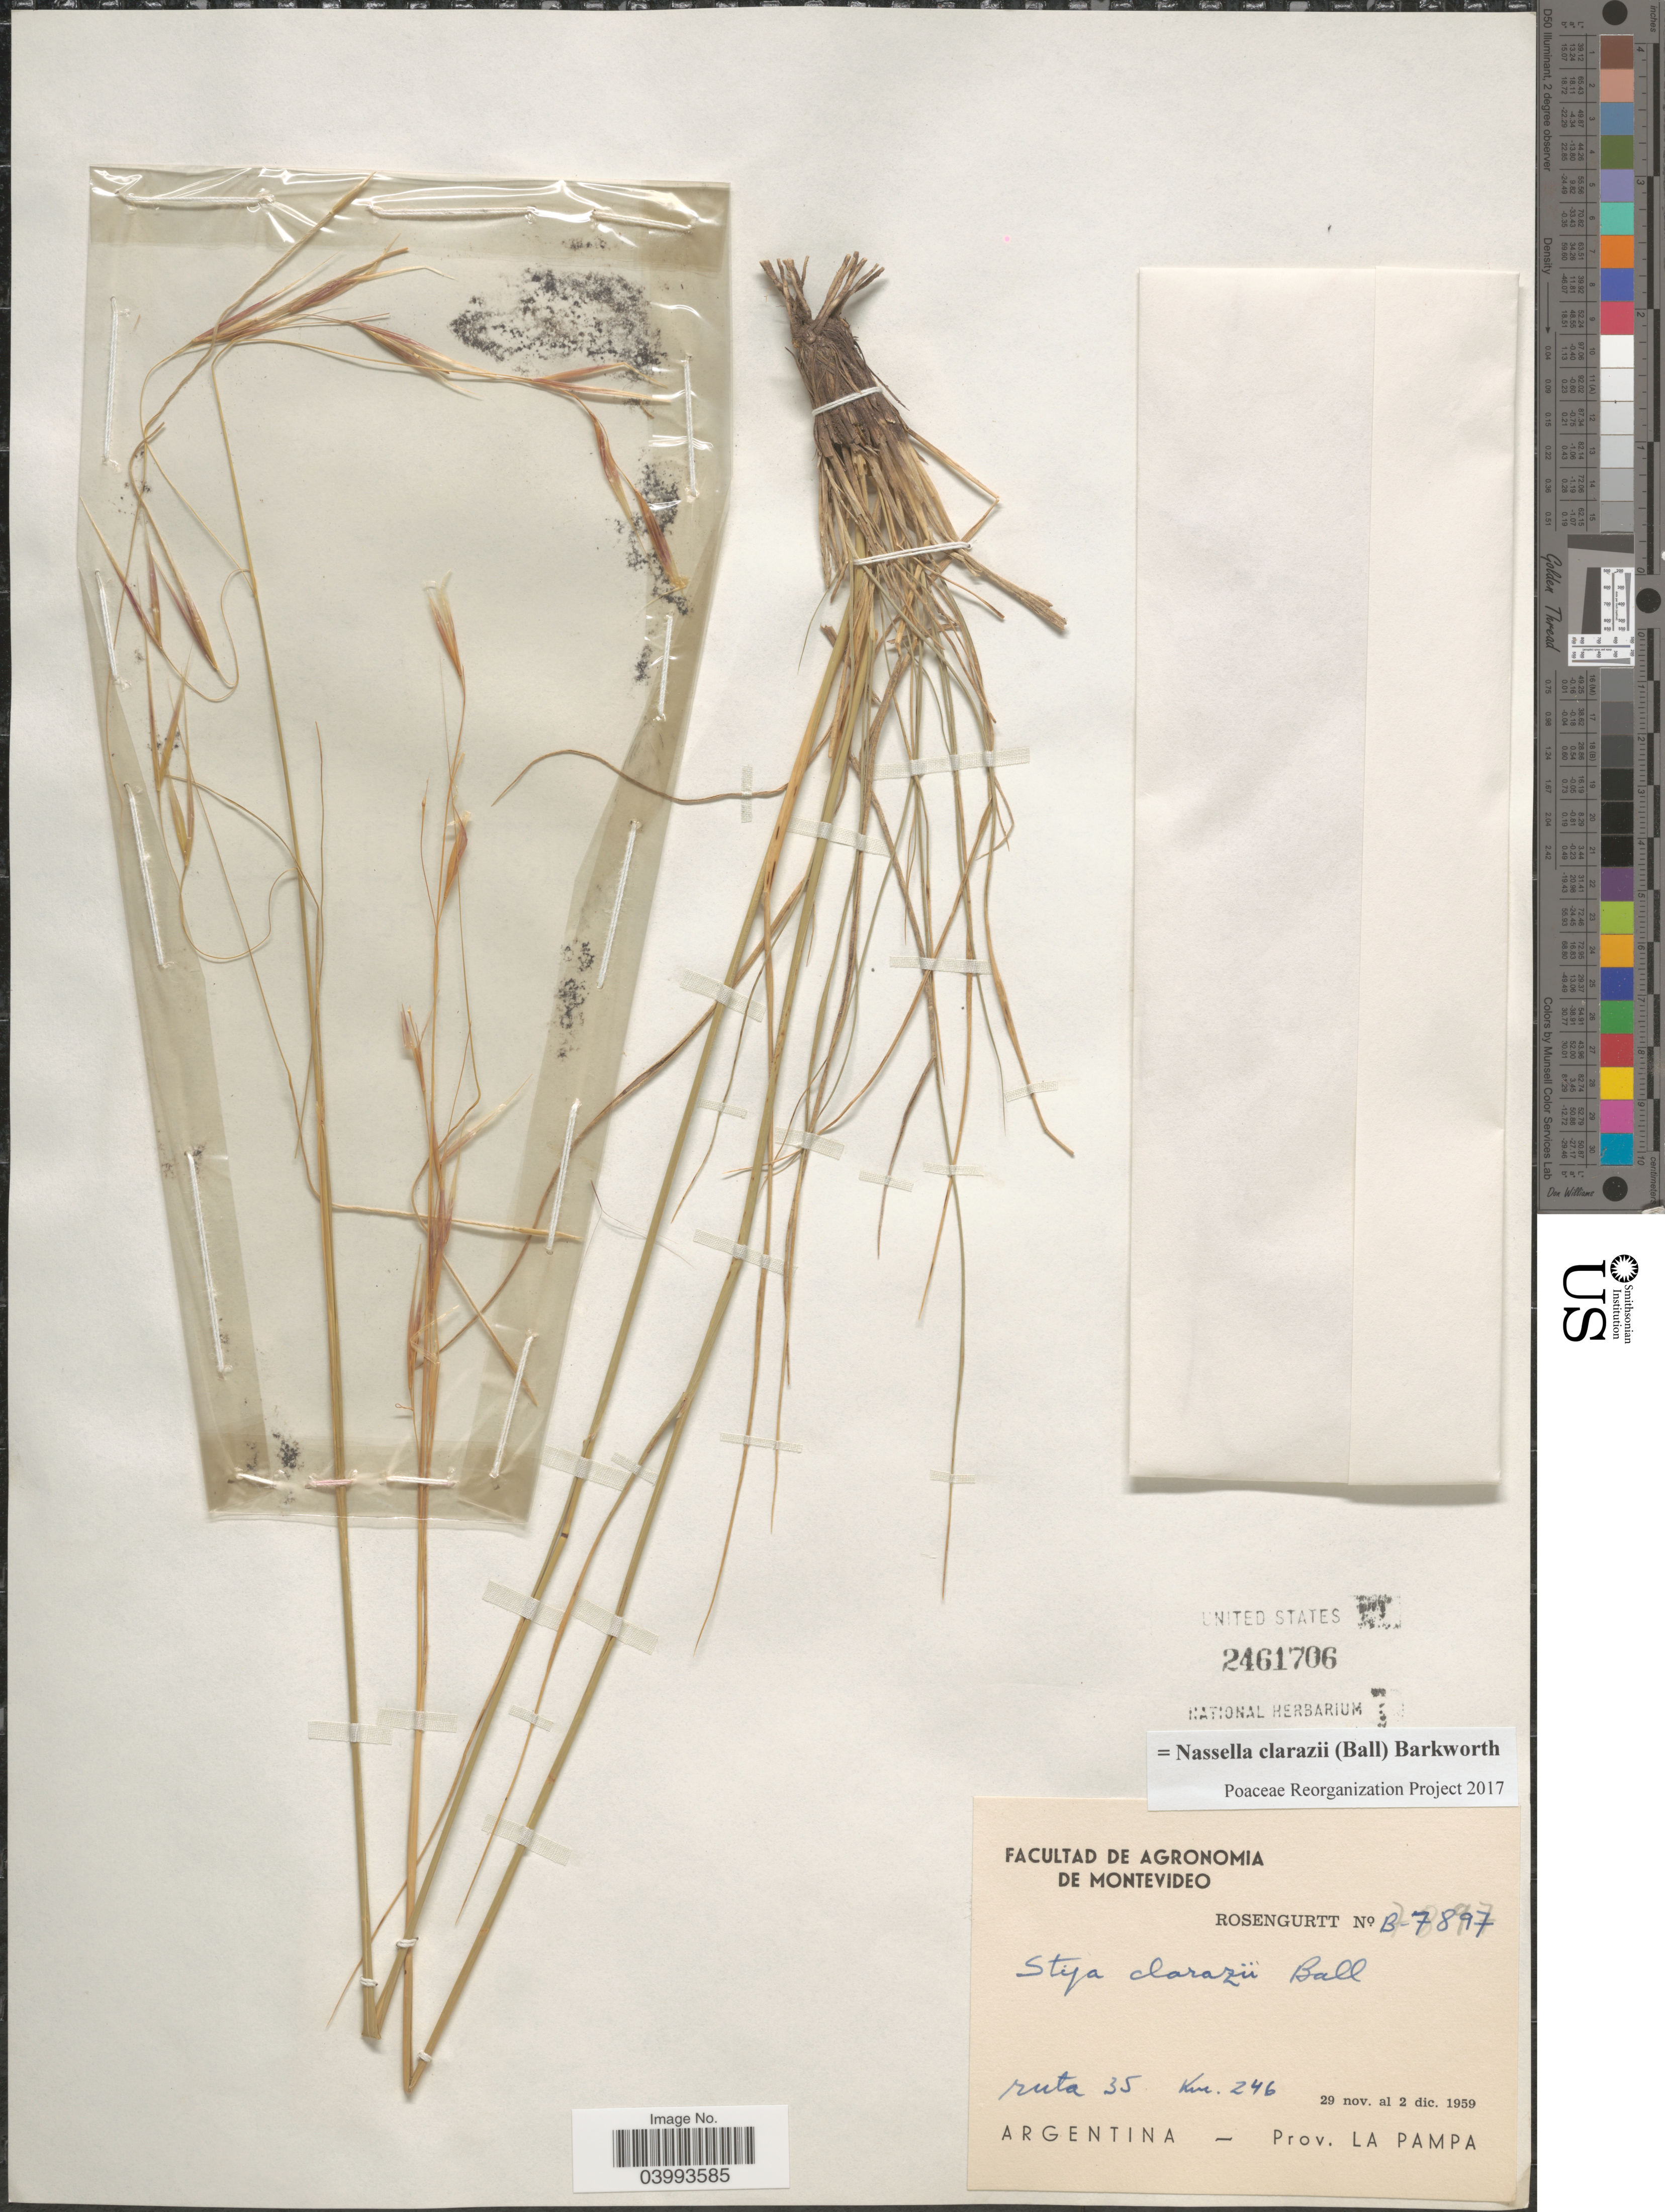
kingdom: Plantae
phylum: Tracheophyta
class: Liliopsida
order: Poales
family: Poaceae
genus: Nassella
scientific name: Nassella clarazii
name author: (Ball) Barkworth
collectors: Rosengurtt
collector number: B-7897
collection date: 1959-11-29/1959-12-02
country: Argentina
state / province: La Pampa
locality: Ruta 35 Km. 246.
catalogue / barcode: US 2461706